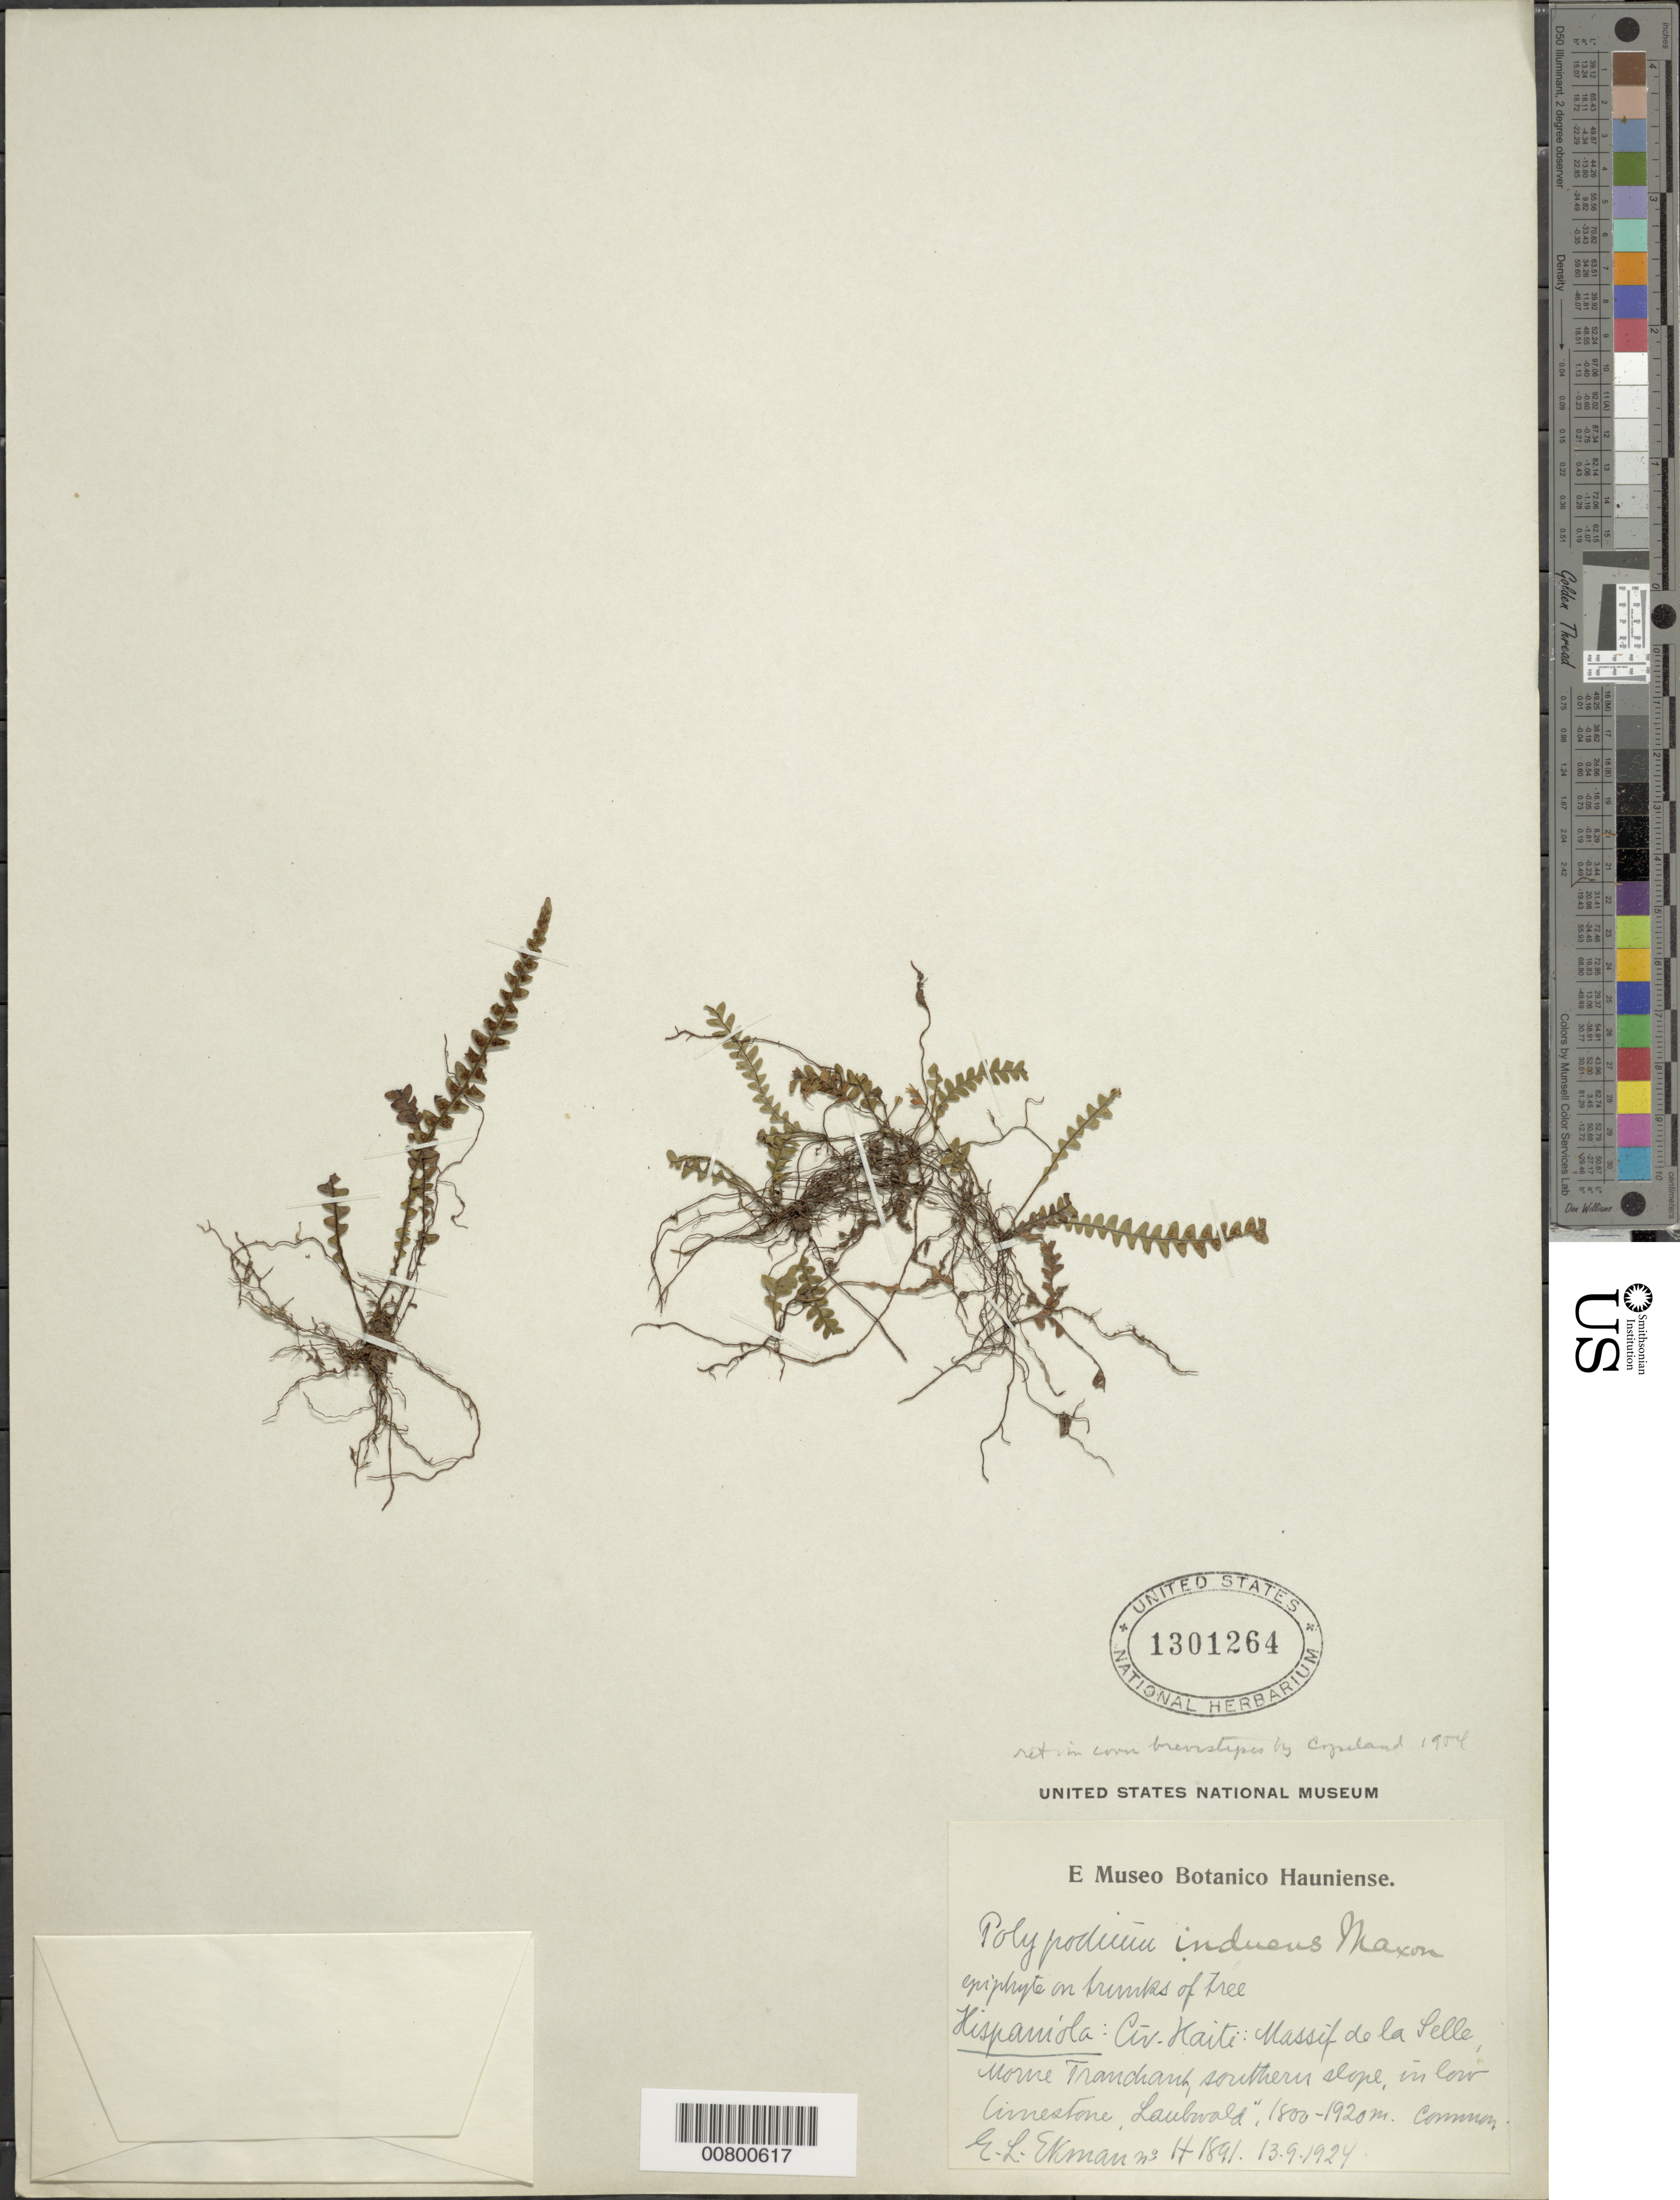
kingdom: Plantae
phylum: Tracheophyta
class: Polypodiopsida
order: Polypodiales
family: Polypodiaceae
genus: Lellingeria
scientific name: Lellingeria brevistipes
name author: (Mett. ex Kuhn) A.R. Sm. & R.C. Moran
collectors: E. L. Ekman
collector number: H 1891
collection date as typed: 13 Sep 1924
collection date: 1924-09-13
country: Haiti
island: Hispaniola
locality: Massif de la Selle, Pétionville, M. Tranchant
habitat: S slope, in low limestone "laubwald"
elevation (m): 1800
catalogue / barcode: US 1301264